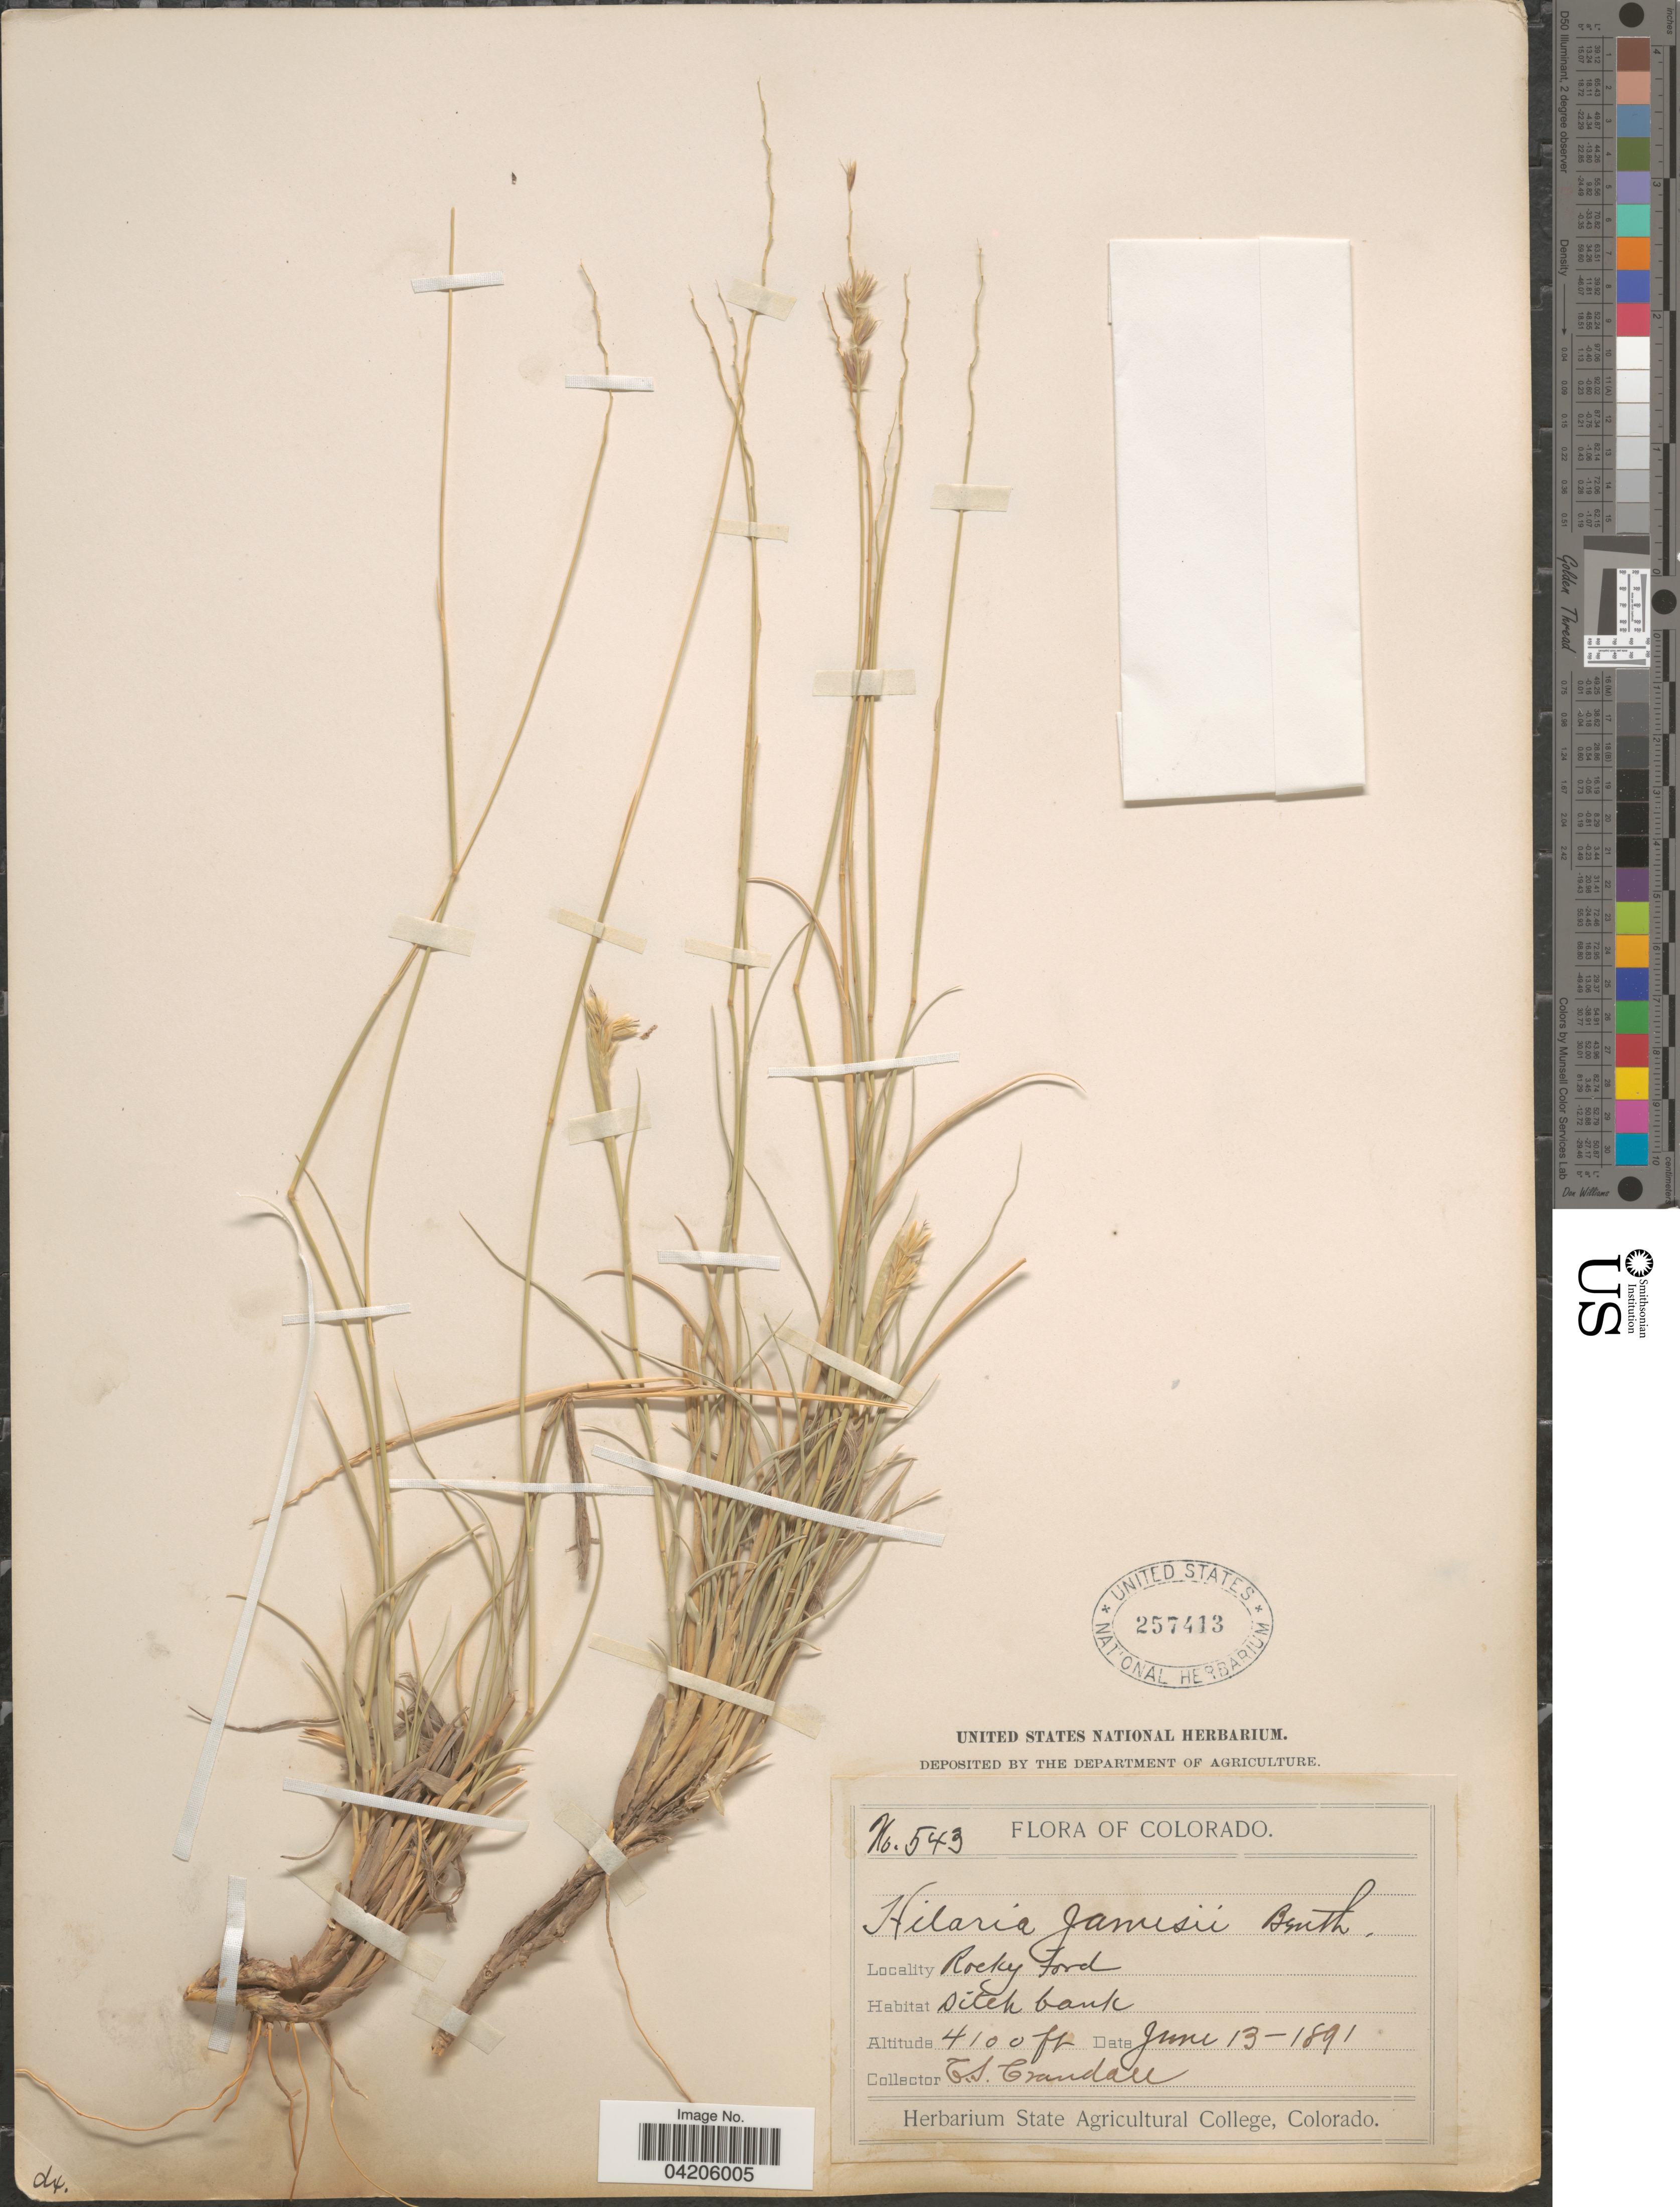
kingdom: Plantae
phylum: Tracheophyta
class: Liliopsida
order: Poales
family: Poaceae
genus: Hilaria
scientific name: Hilaria jamesii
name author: (Torr.) Benth.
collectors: C. Crandall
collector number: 543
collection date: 1891-06-13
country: United States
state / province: Colorado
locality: Rocky Ford.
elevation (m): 1250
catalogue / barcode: US 257413